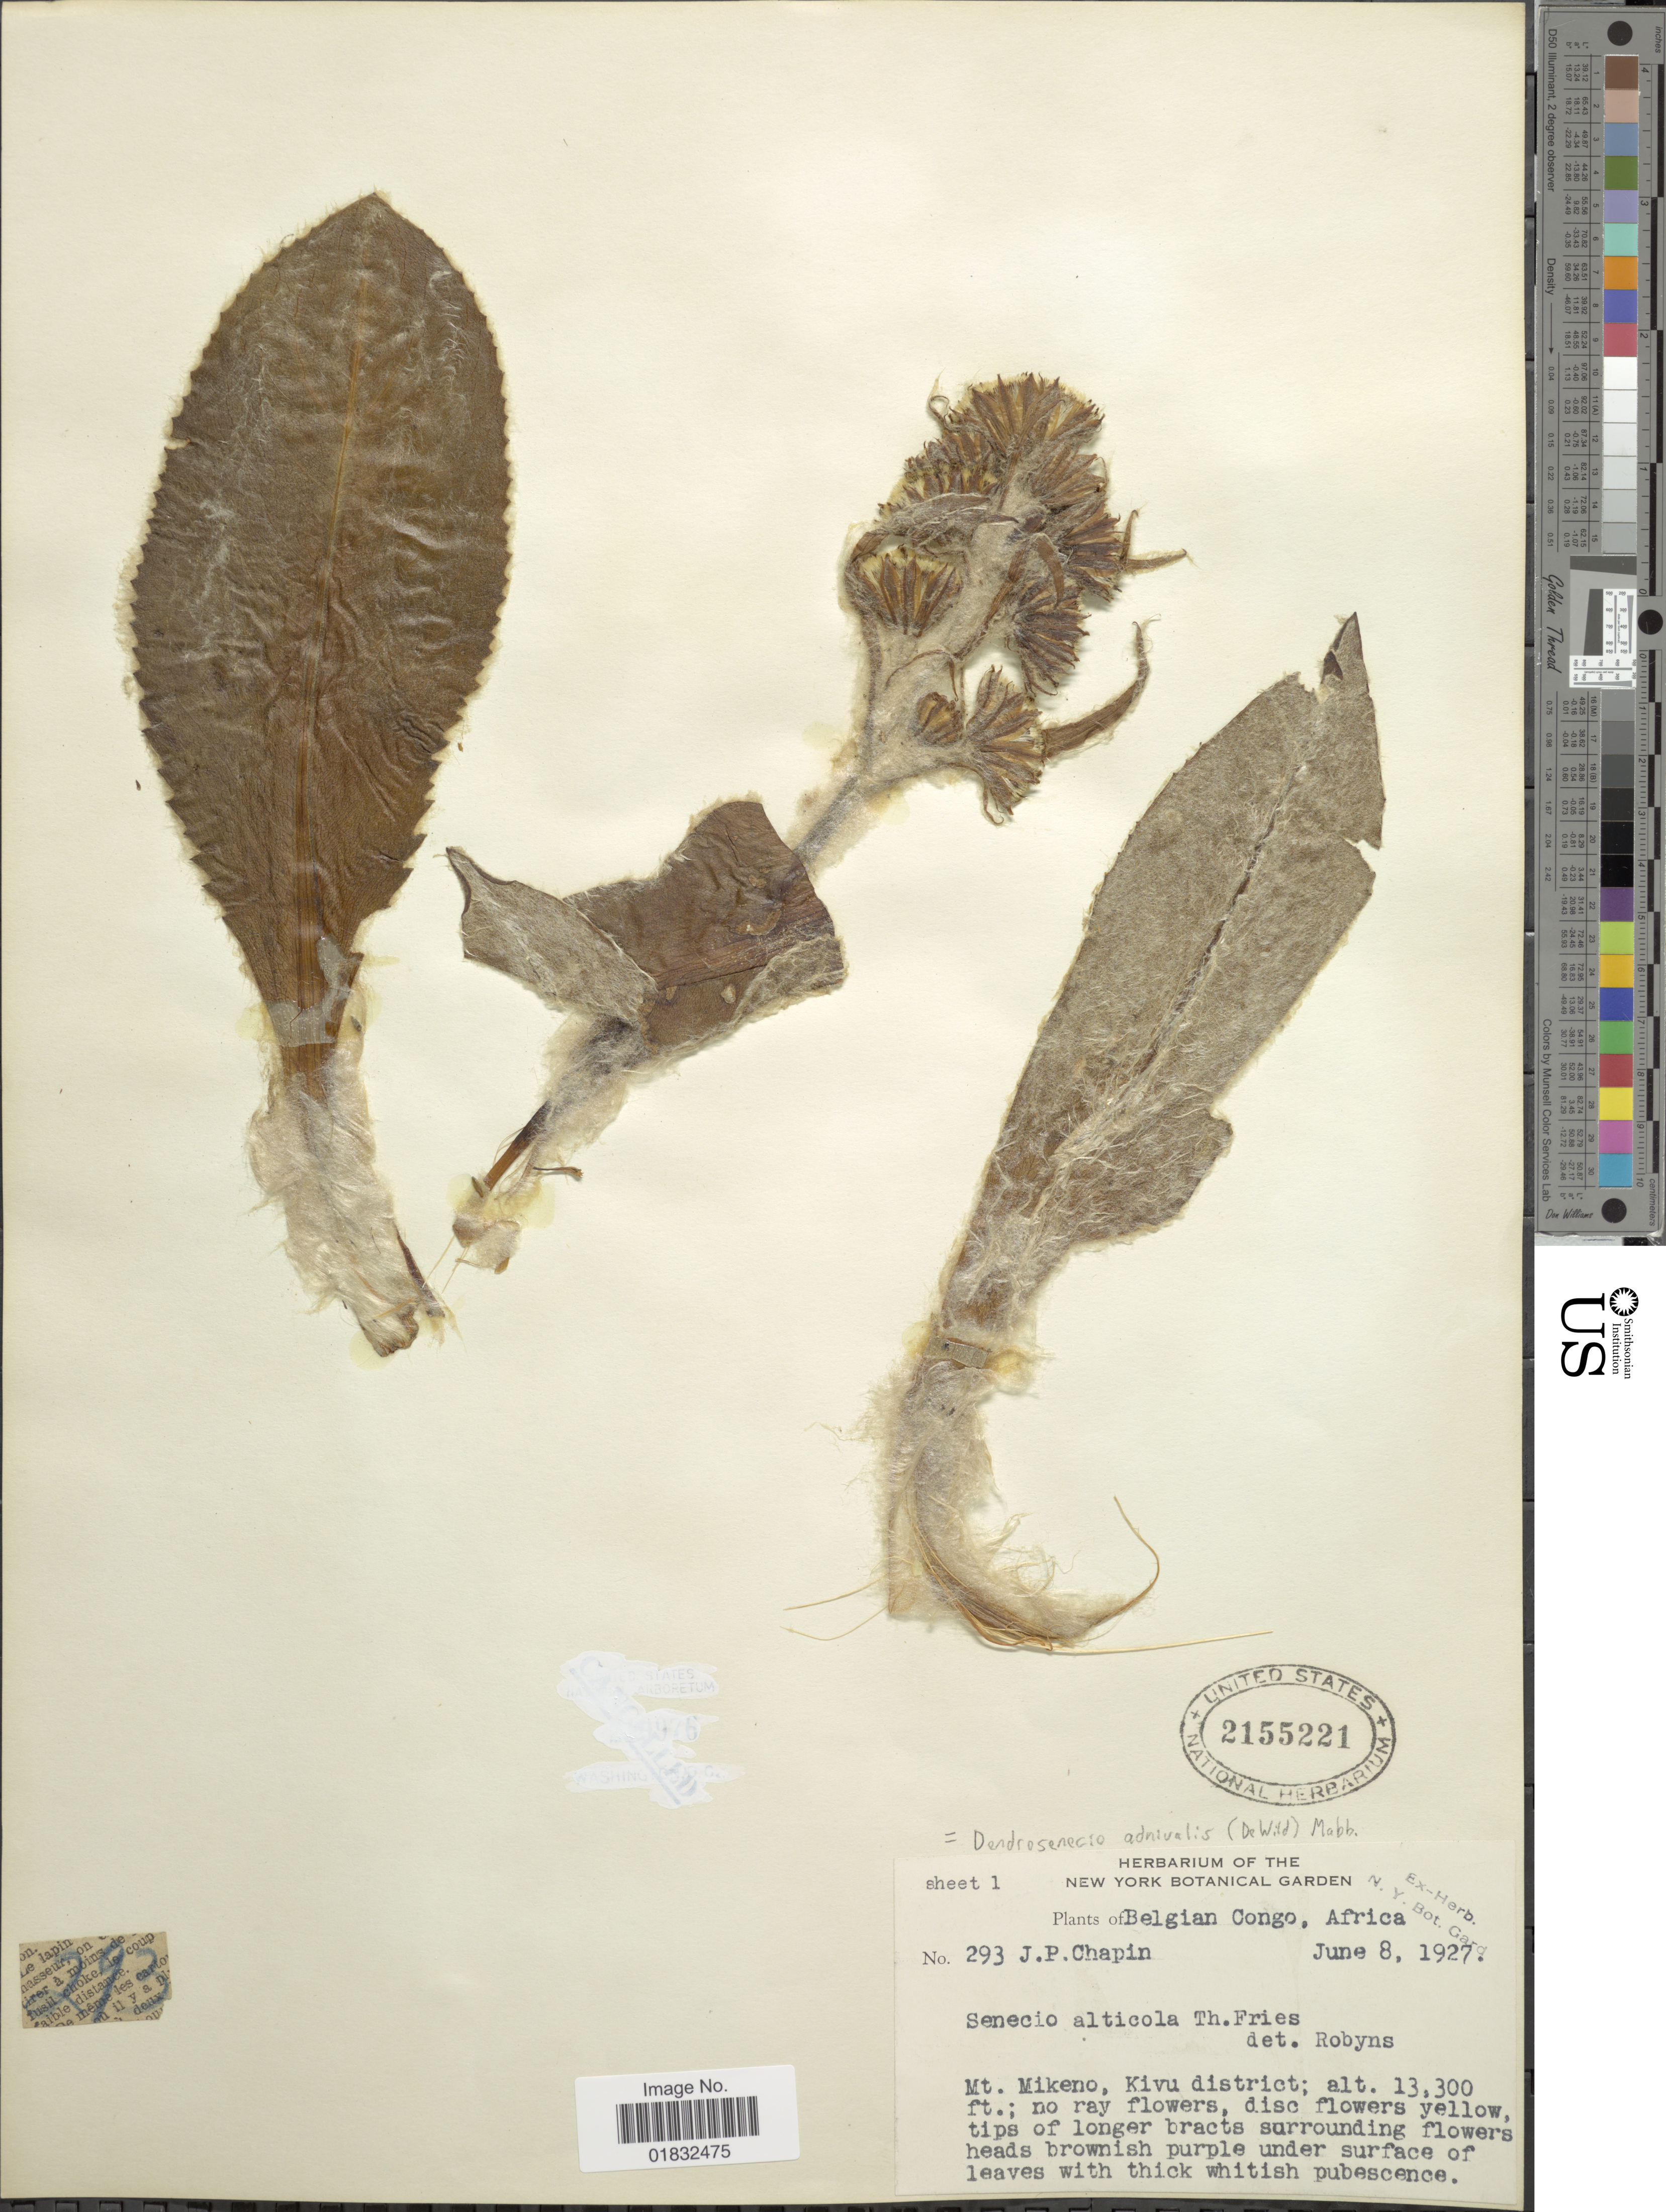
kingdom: Plantae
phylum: Tracheophyta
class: Magnoliopsida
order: Asterales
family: Asteraceae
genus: Dendrosenecio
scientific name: Dendrosenecio adnivalis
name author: (Stapf) E.B. Knox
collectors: J. Chapin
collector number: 293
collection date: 1927-06-08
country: Congo, Democratic Republic of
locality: Belgian Congo, Mt Mikeno, Kivu district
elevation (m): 4054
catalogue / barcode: US 2155221